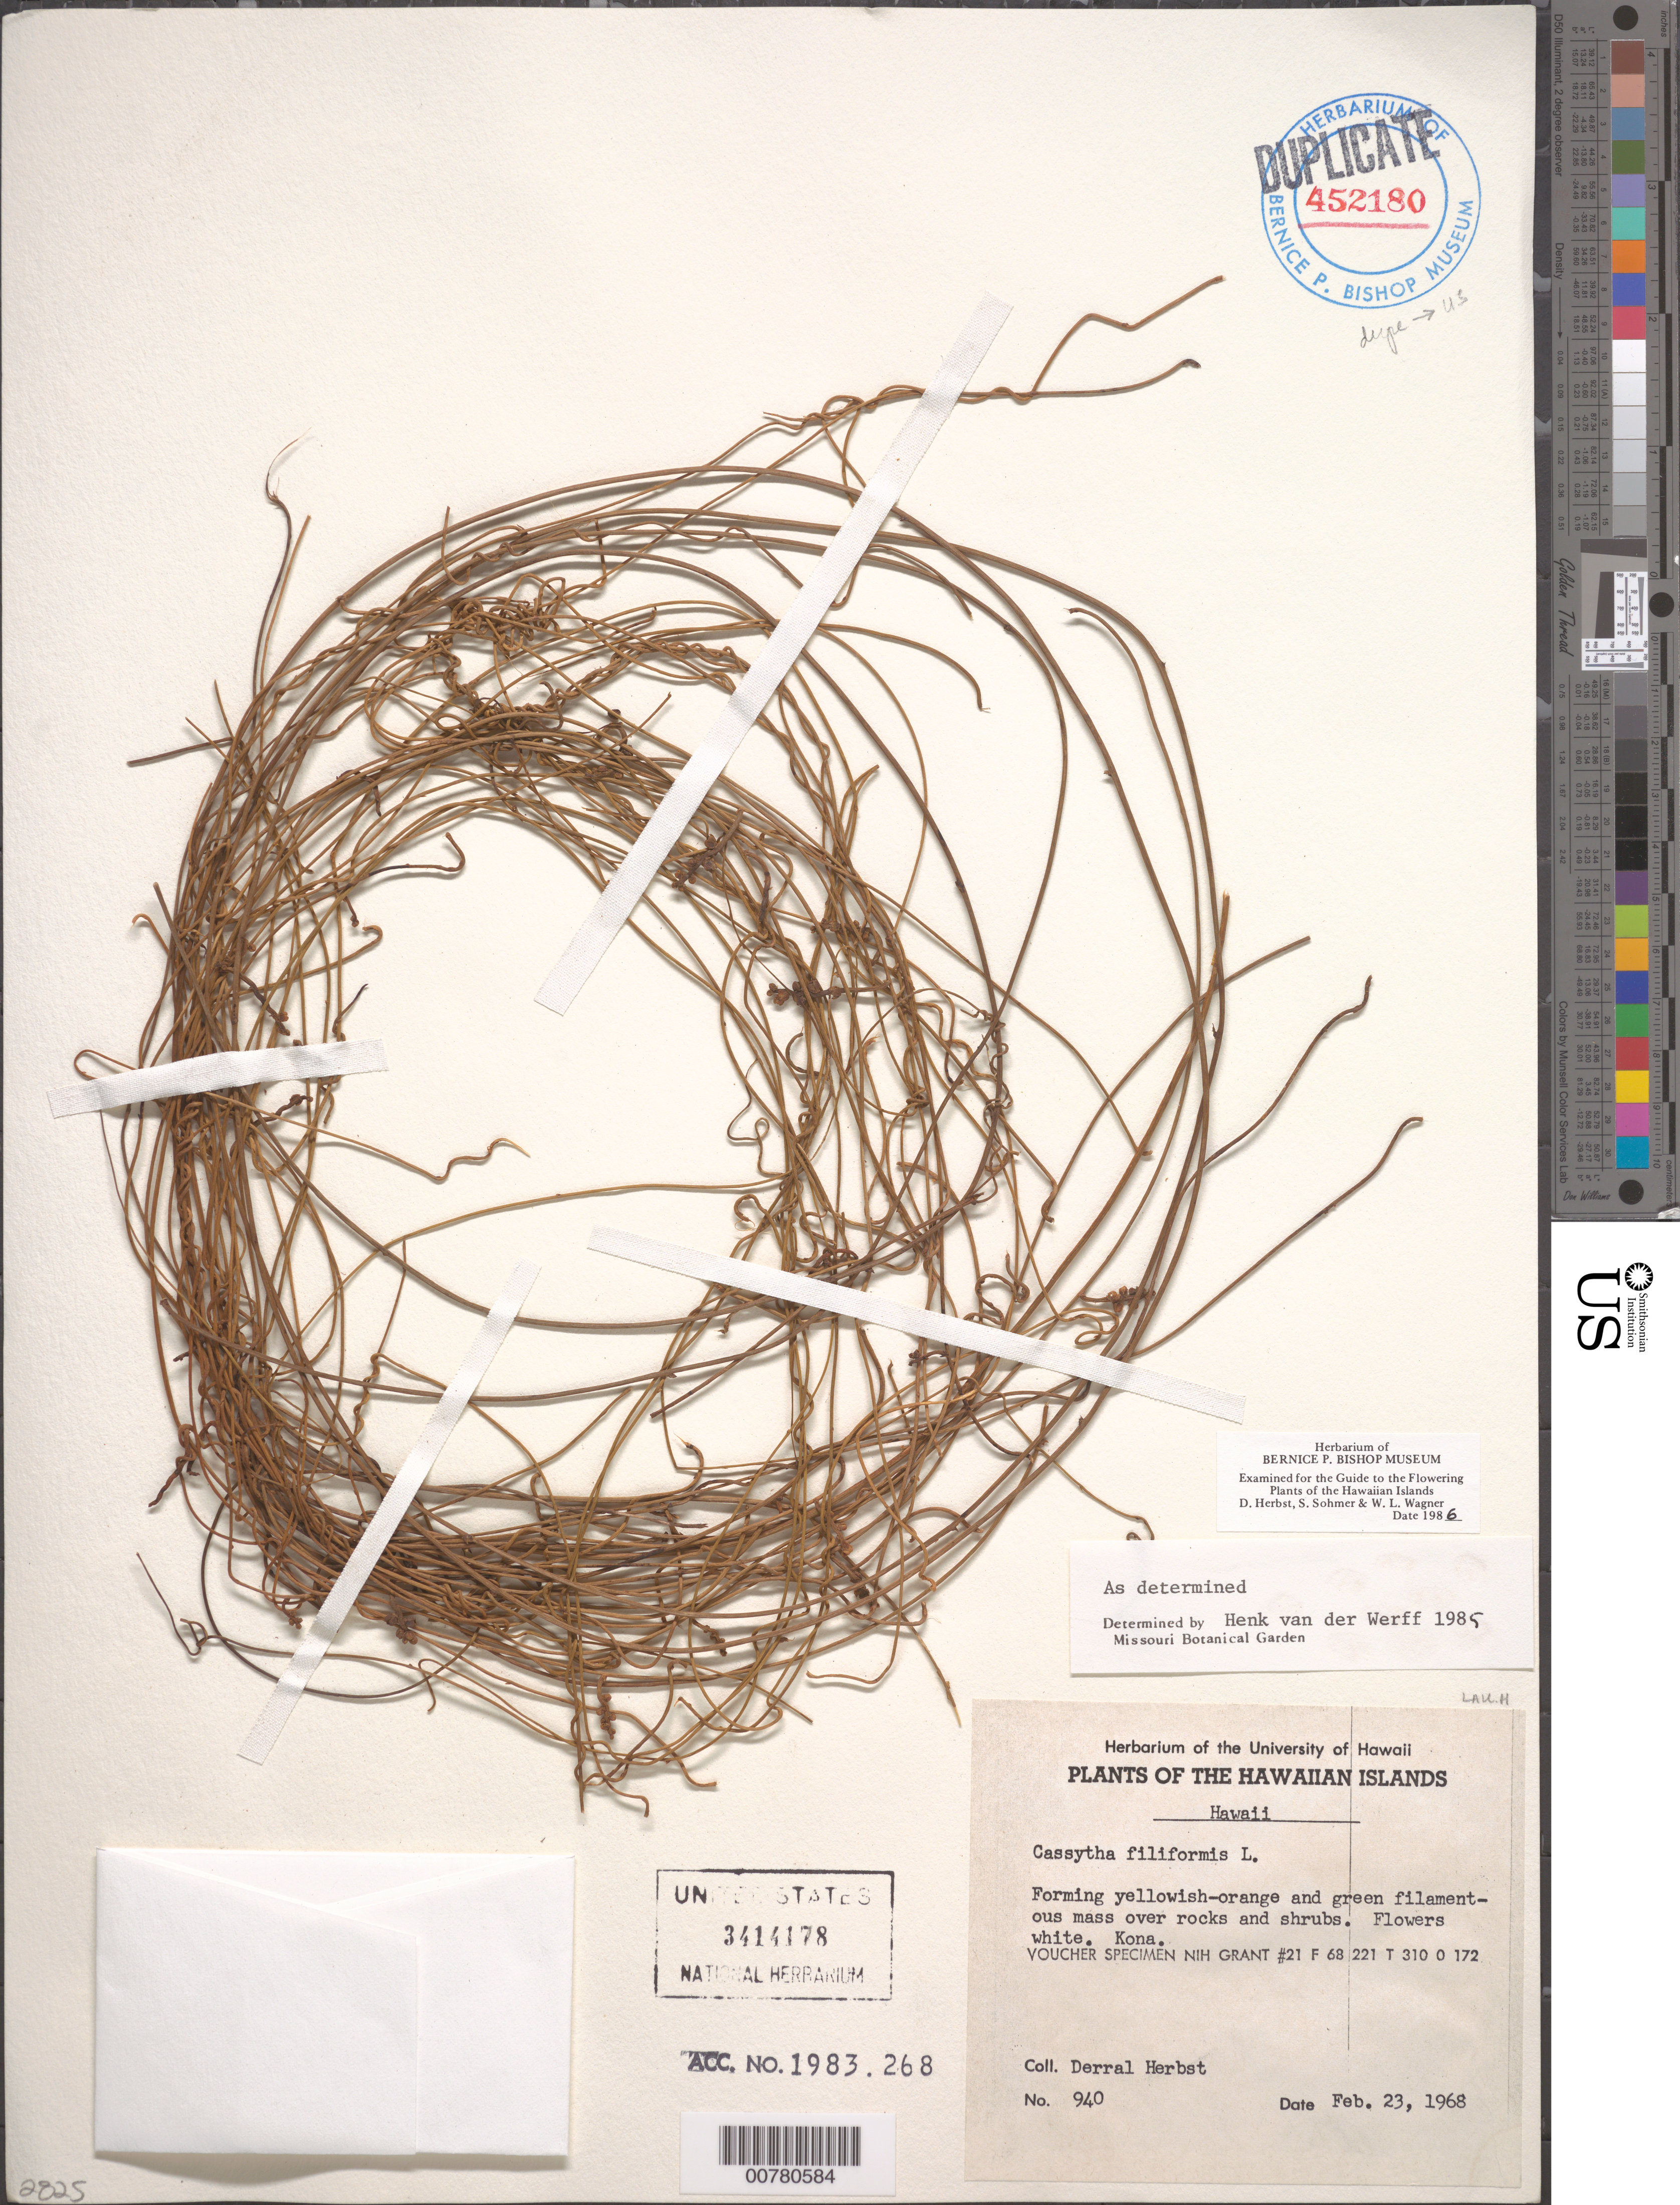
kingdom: Plantae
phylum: Tracheophyta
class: Magnoliopsida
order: Laurales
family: Lauraceae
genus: Cassytha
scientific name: Cassytha filiformis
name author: L.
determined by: Wagner, W. L.; Herbst, D. R.; Sohmer, S. H.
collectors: D. R. Herbst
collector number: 940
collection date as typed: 23 Feb 1968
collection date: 1968-02-23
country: United States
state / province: Hawaii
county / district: Hawaii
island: Hawaii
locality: Kona.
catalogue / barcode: US 3414178